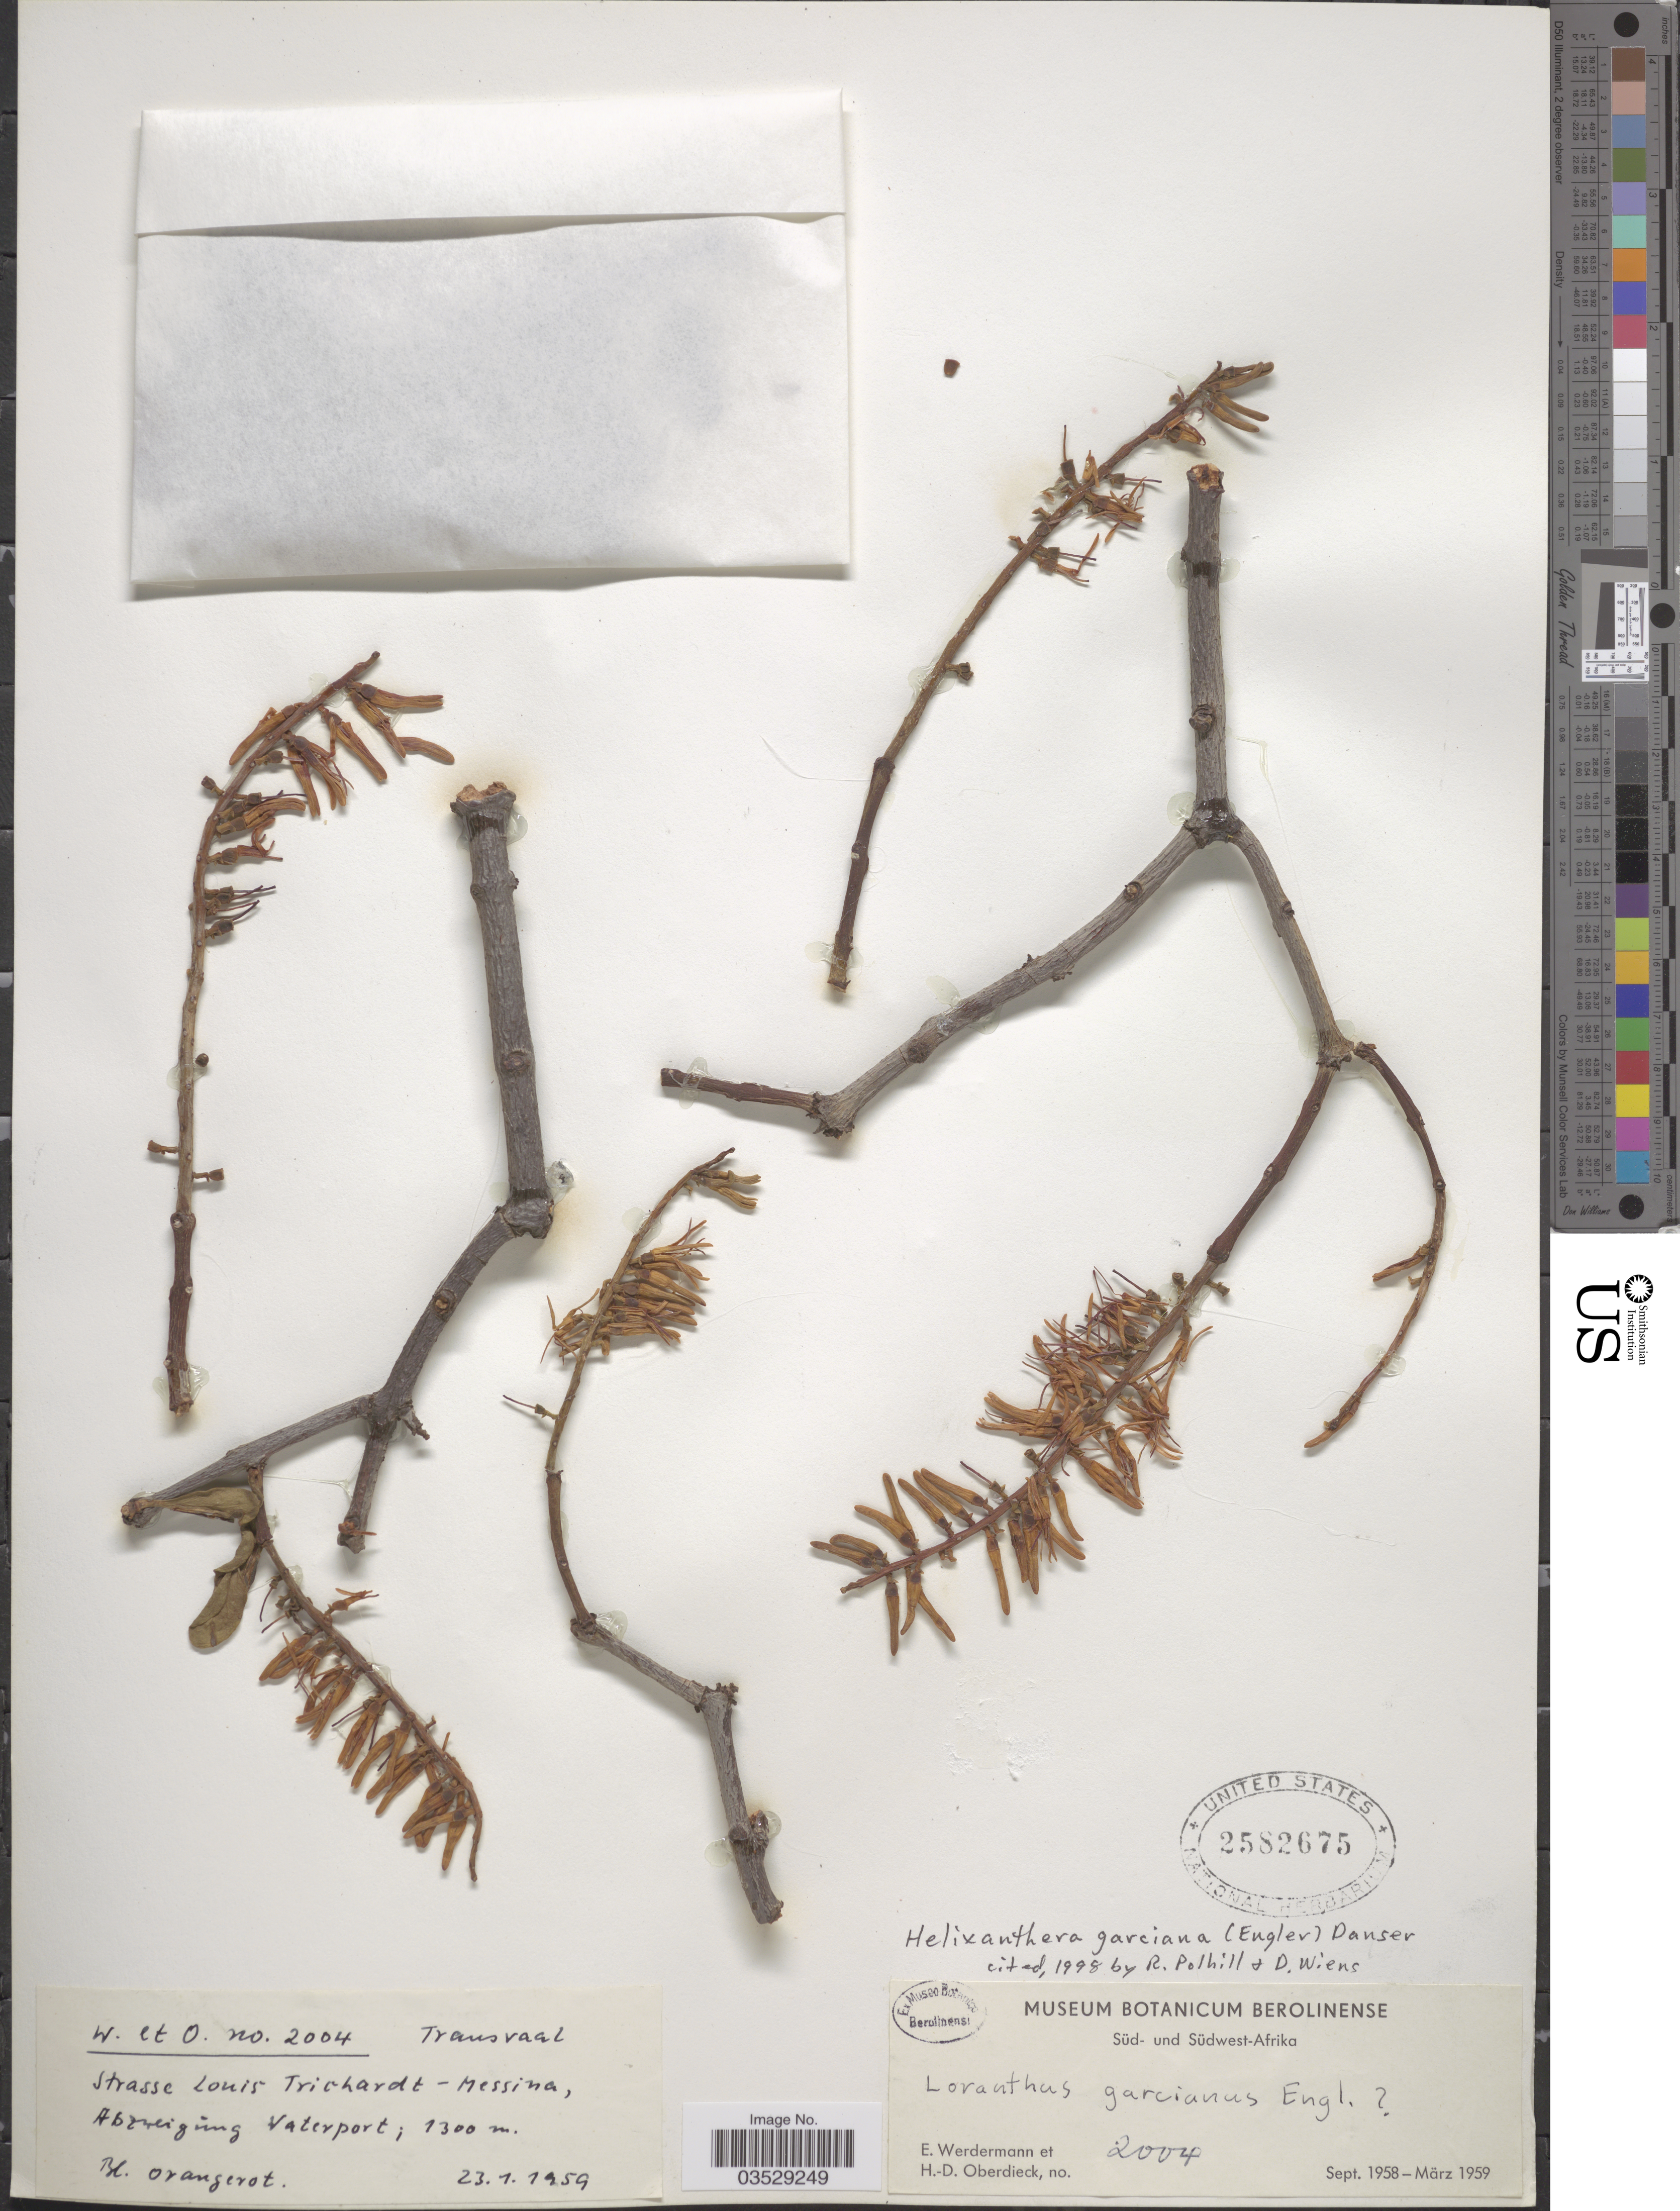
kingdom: Plantae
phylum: Tracheophyta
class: Magnoliopsida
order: Santalales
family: Loranthaceae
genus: Helixanthera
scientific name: Helixanthera garciana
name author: (Engl.) Danser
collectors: E. Werdermann & H. Oberdieck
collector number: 2004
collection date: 1959-01-23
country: South Africa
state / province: Limpopo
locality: Süd-Afrika. Transvaal. Strasse Louis Trichardt-Messina, Abzweigung Waterport.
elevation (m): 1300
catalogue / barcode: US 2582675